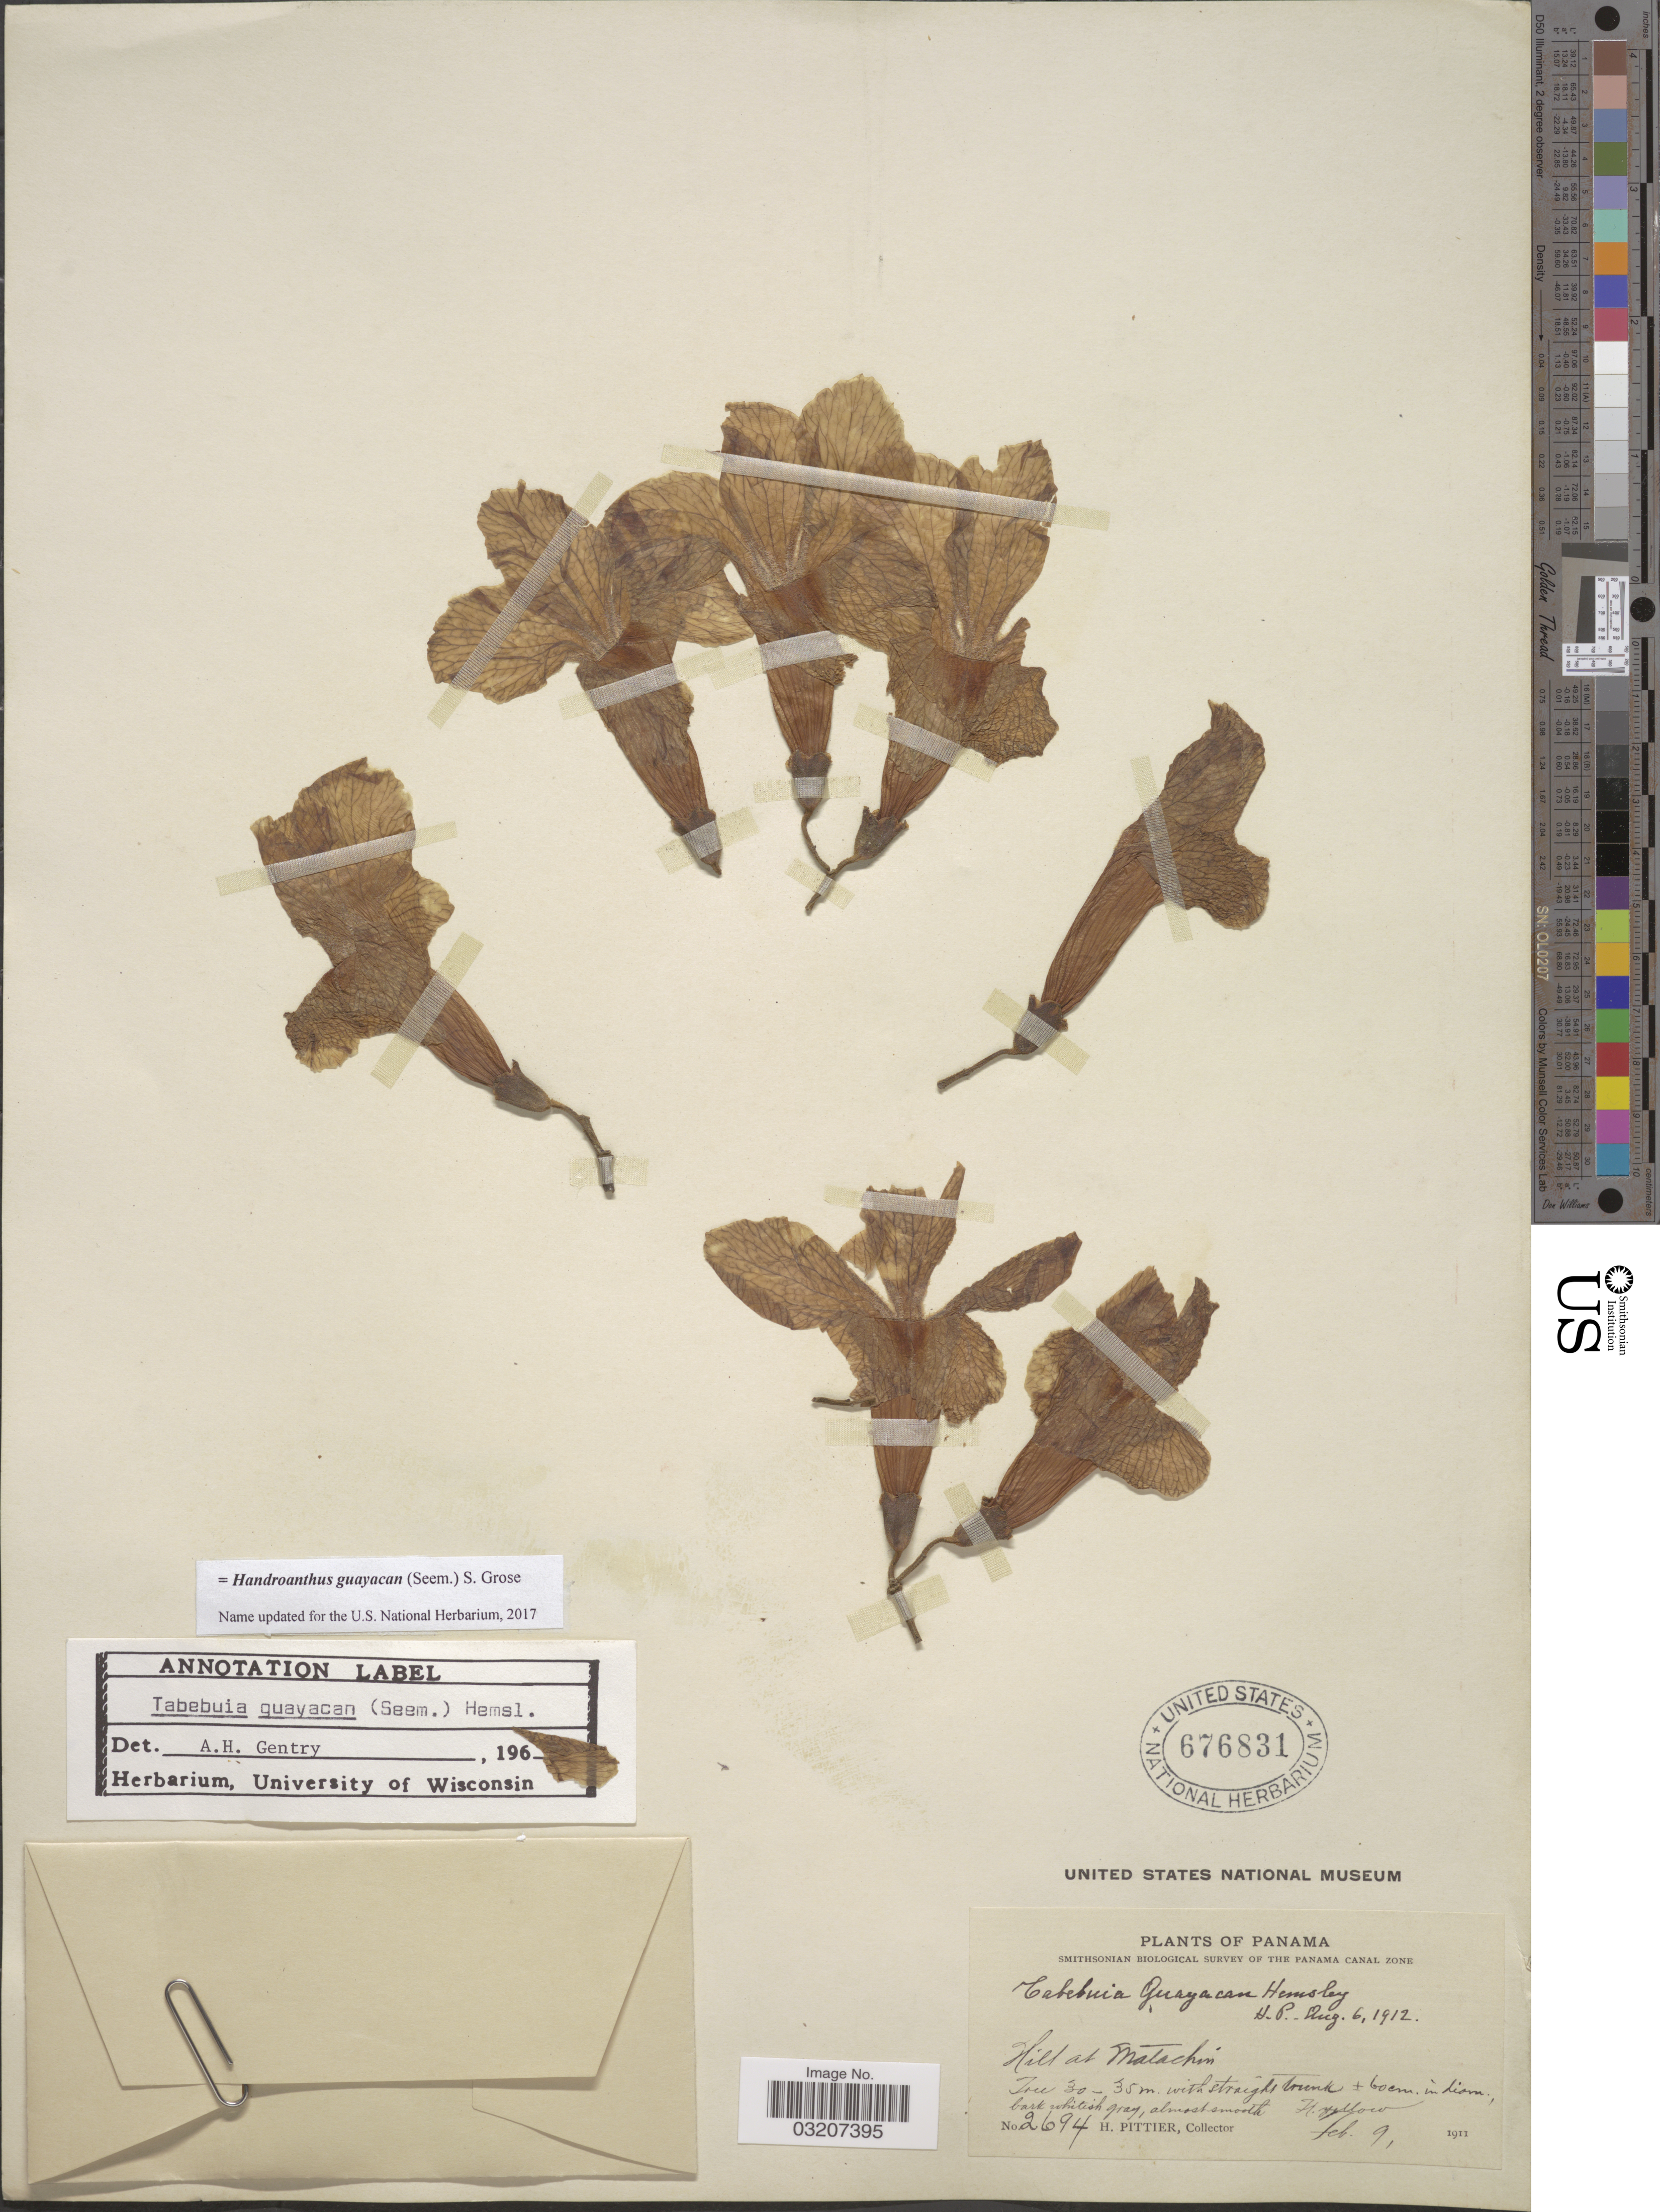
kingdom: Plantae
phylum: Tracheophyta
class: Magnoliopsida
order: Lamiales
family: Bignoniaceae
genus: Handroanthus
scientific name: Handroanthus guayacan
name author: (Seem.) S.O. Grose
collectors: H. F. Pittier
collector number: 2694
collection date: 1911-02-09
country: Panama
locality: Hill at Matachin, The Panama Canal Zone.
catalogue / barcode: US 676831